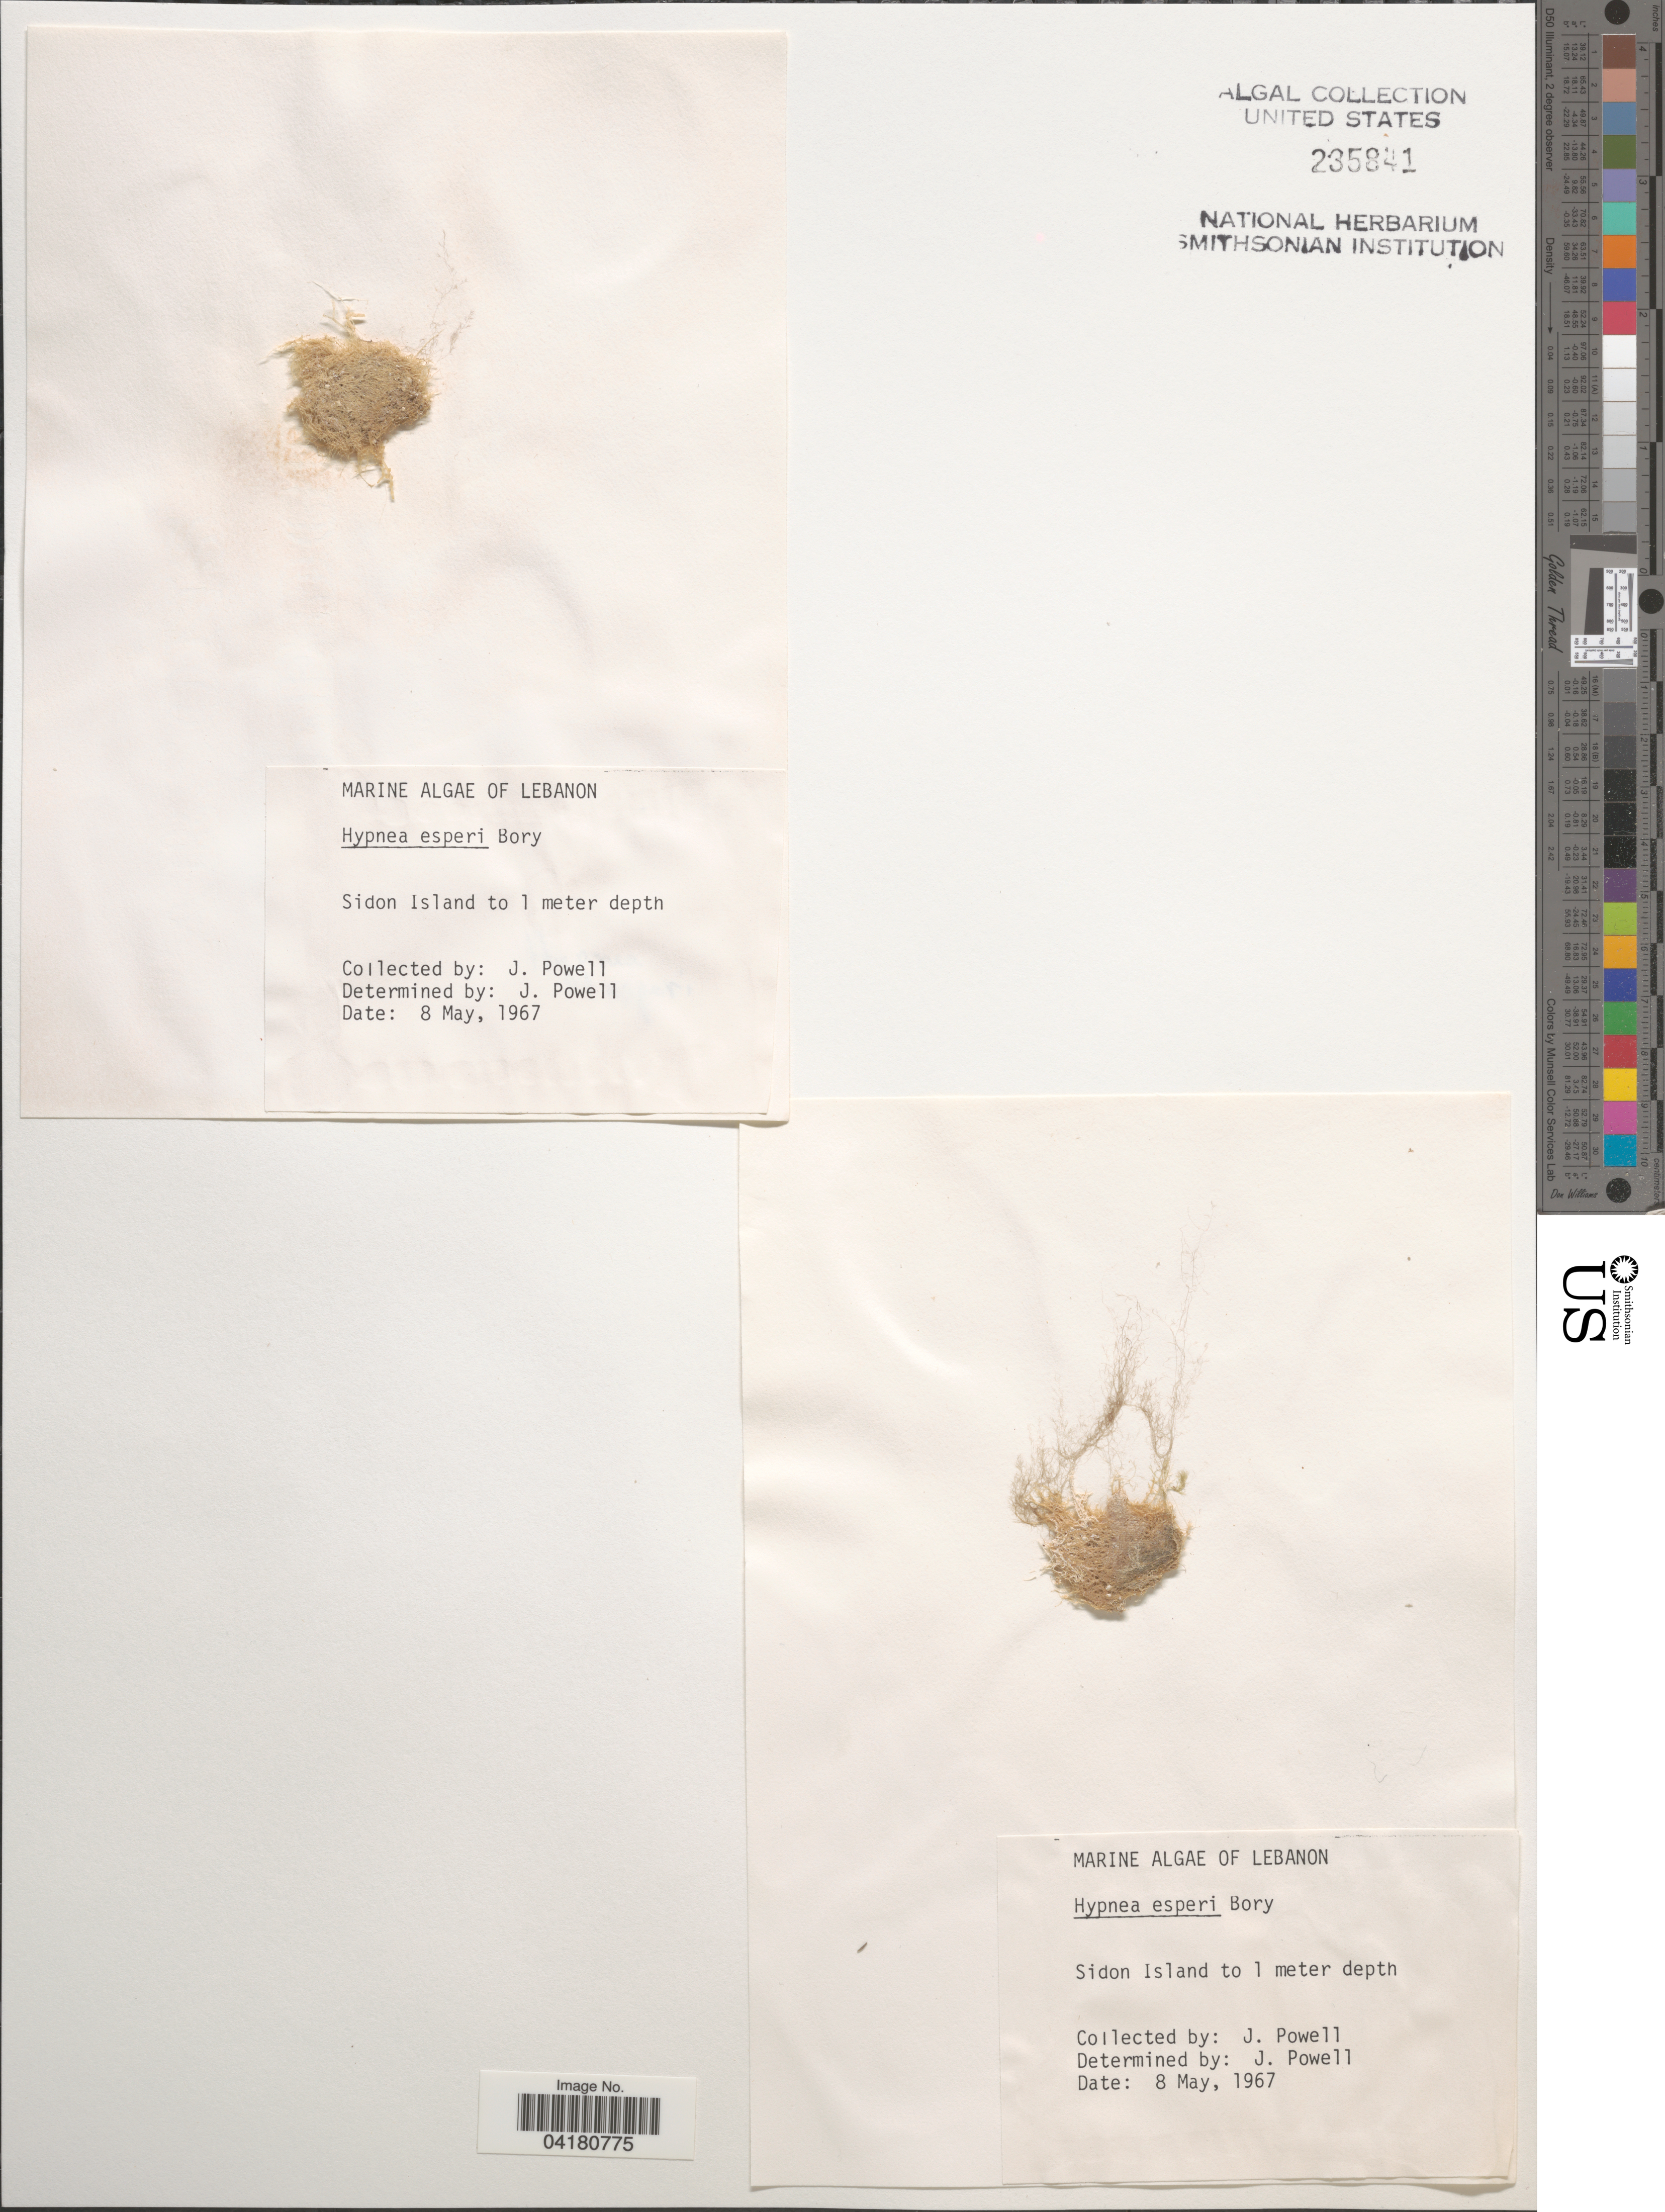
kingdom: Plantae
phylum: Rhodophyta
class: Florideophyceae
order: Gigartinales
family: Cystocloniaceae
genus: Hypnea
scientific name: Hypnea esperi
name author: Bory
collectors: J. Powell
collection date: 1967-05-08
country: Lebanon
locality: Sidon Island.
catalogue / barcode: US 235841